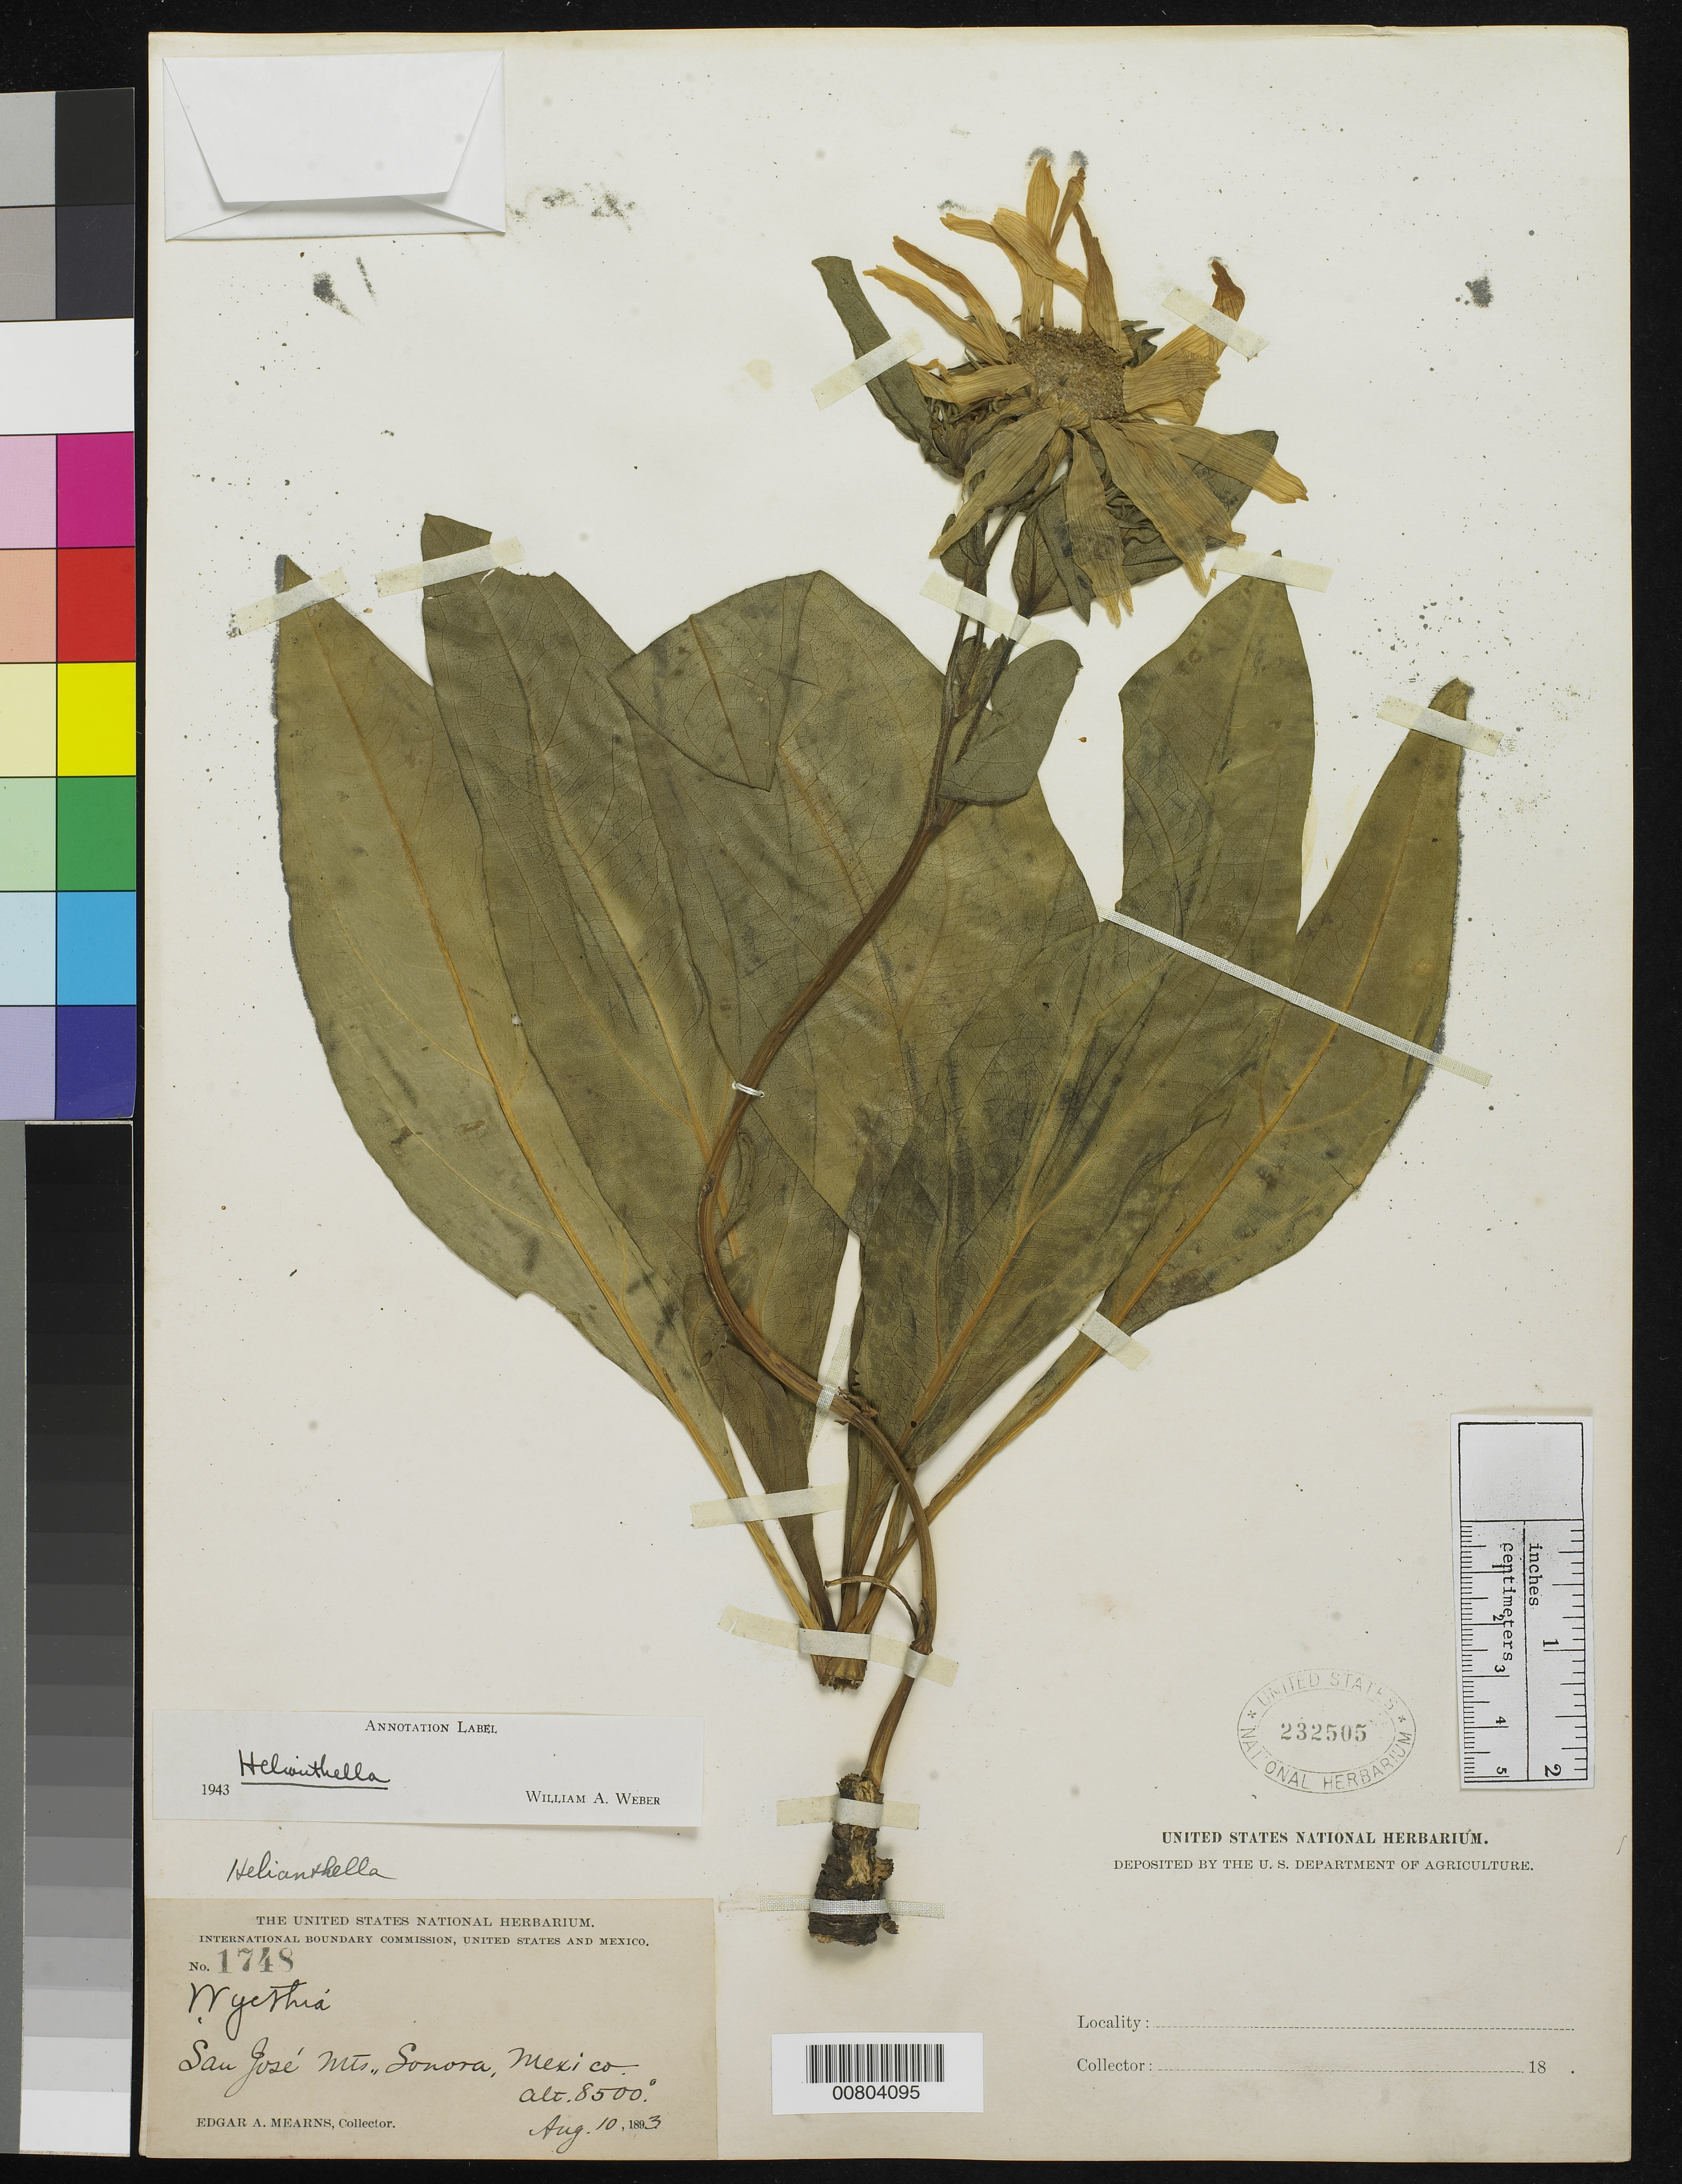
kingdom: Plantae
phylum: Tracheophyta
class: Magnoliopsida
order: Asterales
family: Asteraceae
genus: Helianthella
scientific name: Helianthella sp.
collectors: E. A. Mearns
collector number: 1748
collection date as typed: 10 Aug 1893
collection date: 1893-08-10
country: Mexico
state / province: Sonora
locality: San José Mountains, Sonora.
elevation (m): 2591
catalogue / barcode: US 232505